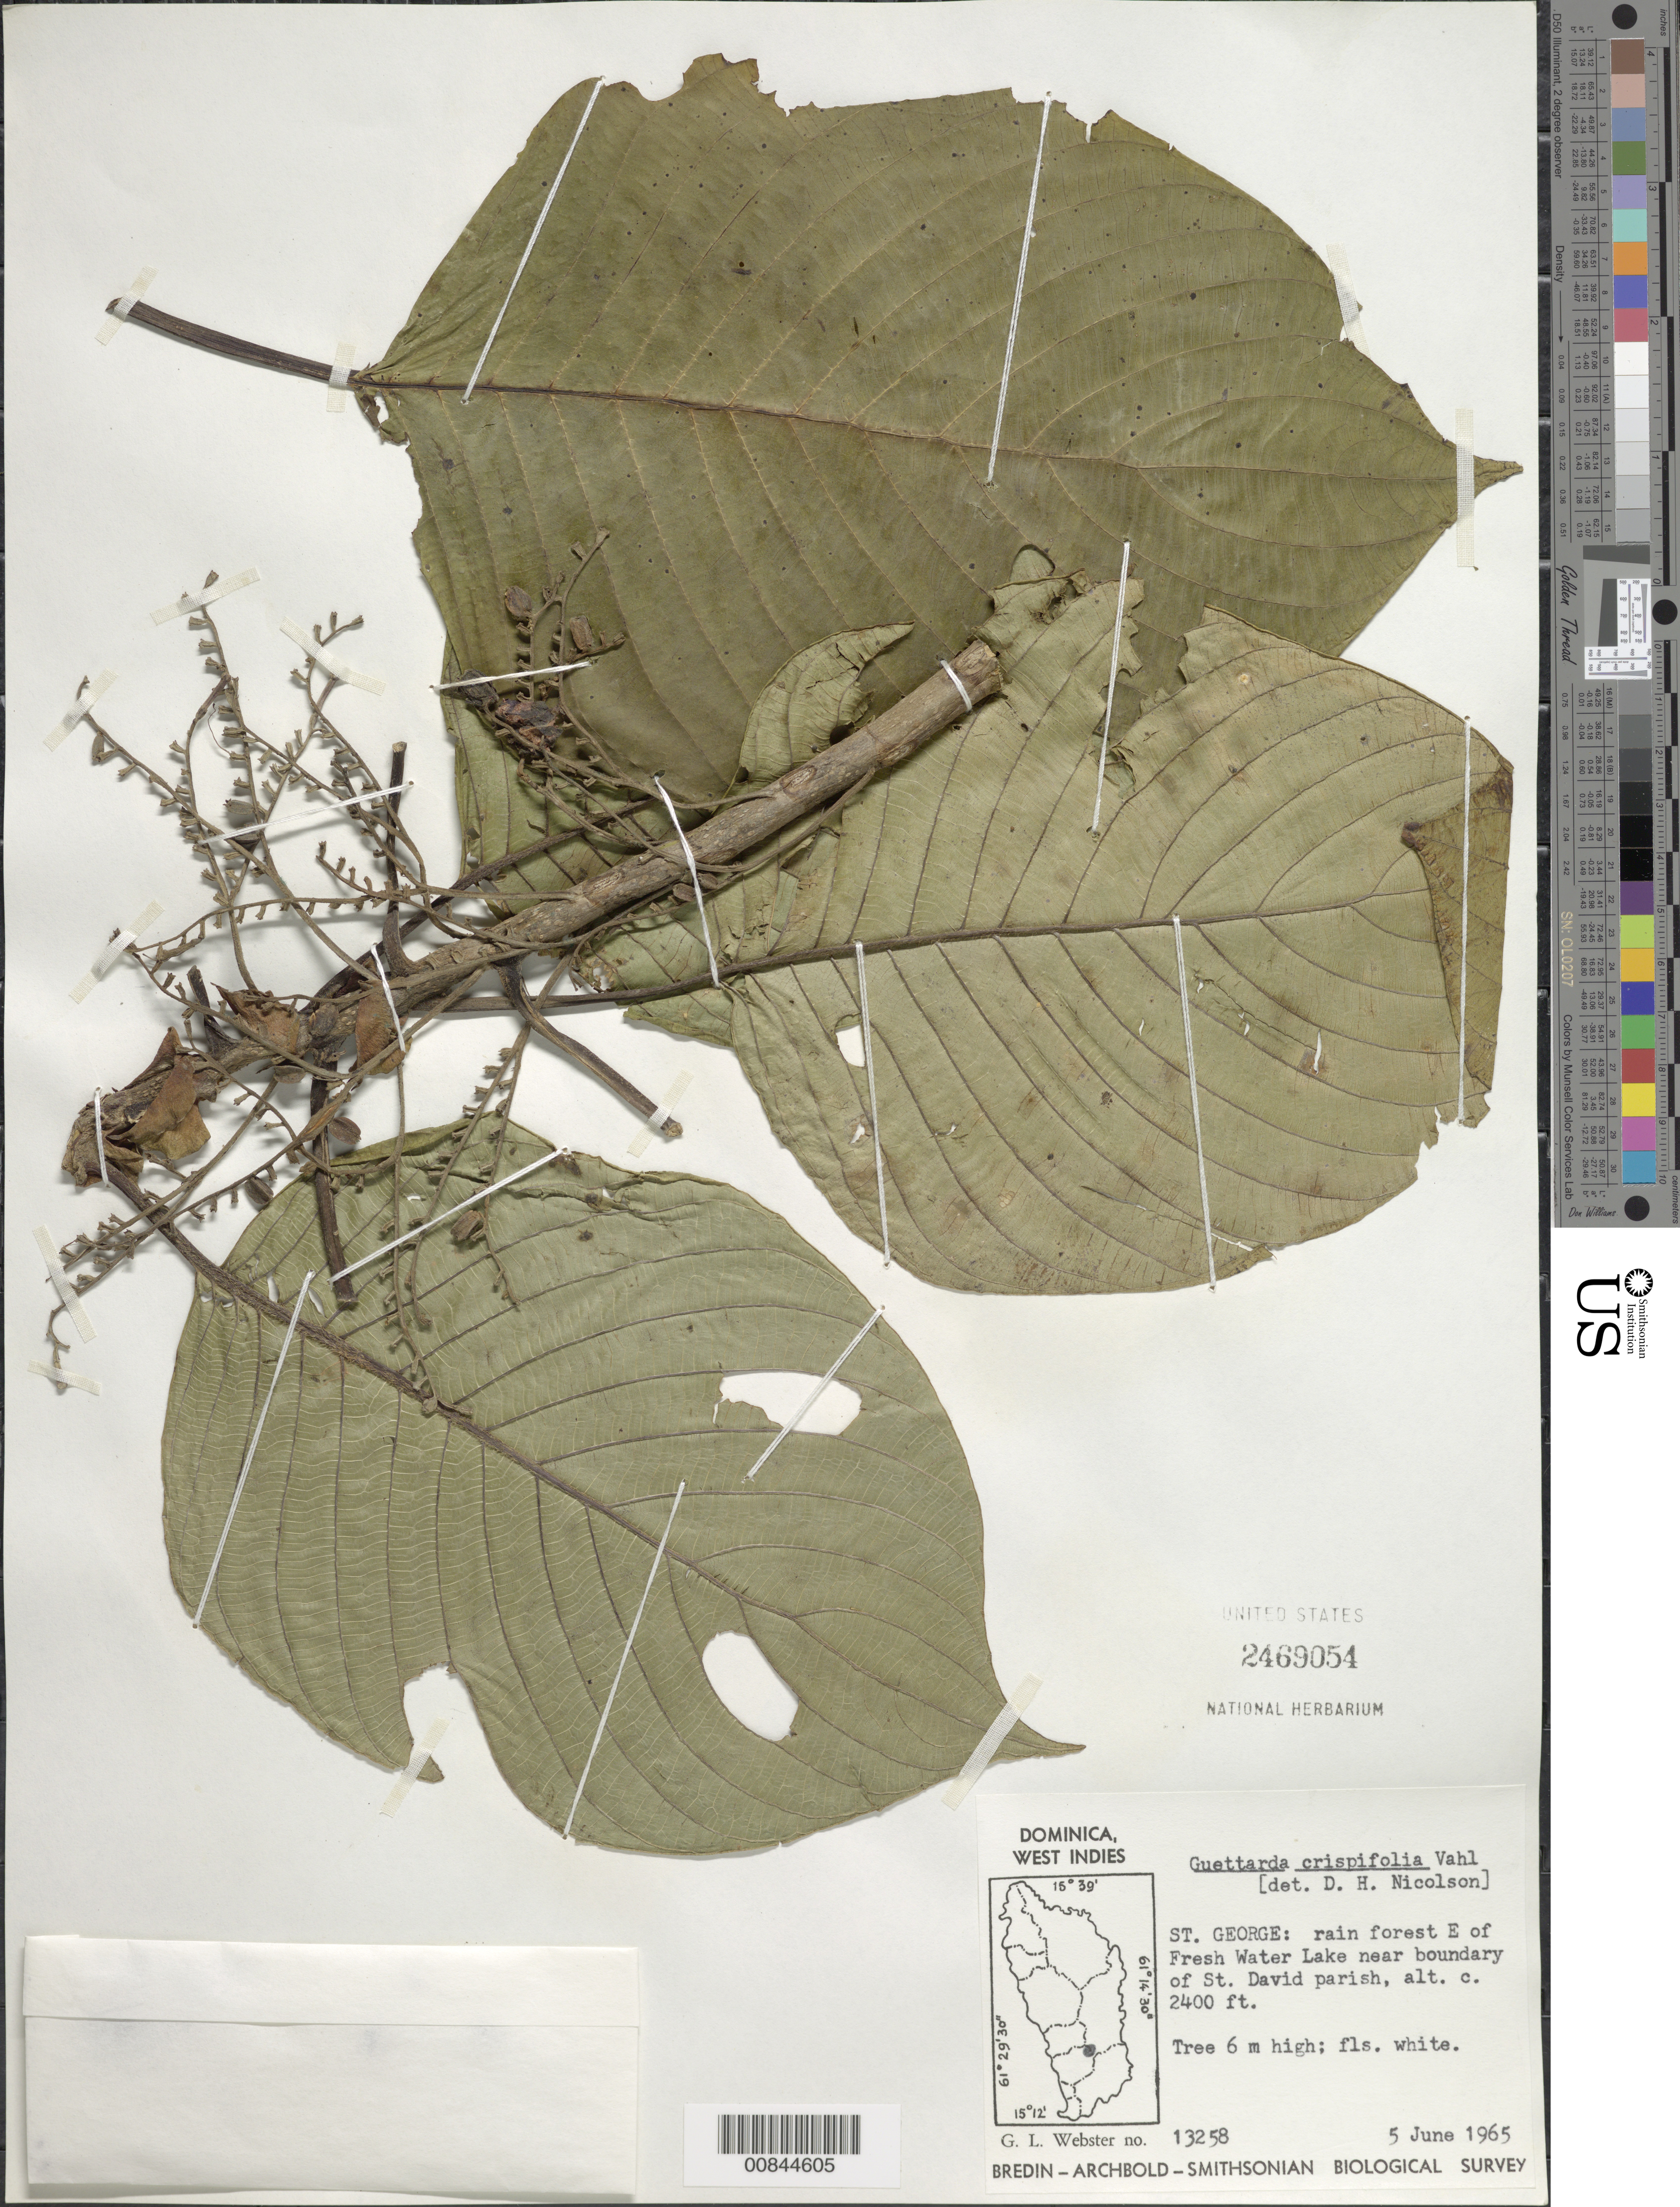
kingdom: Plantae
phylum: Tracheophyta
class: Magnoliopsida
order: Gentianales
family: Rubiaceae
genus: Guettarda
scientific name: Guettarda crispiflora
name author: Vahl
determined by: Nicolson, Dan H.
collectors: G. L. Webster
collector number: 13258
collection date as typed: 05 Jun 1965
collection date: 1965-06-05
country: Dominica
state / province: St. George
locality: East of Fresh Water Lake, near boundary of St. David Parish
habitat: Rainforest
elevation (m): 732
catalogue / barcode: US 2469054